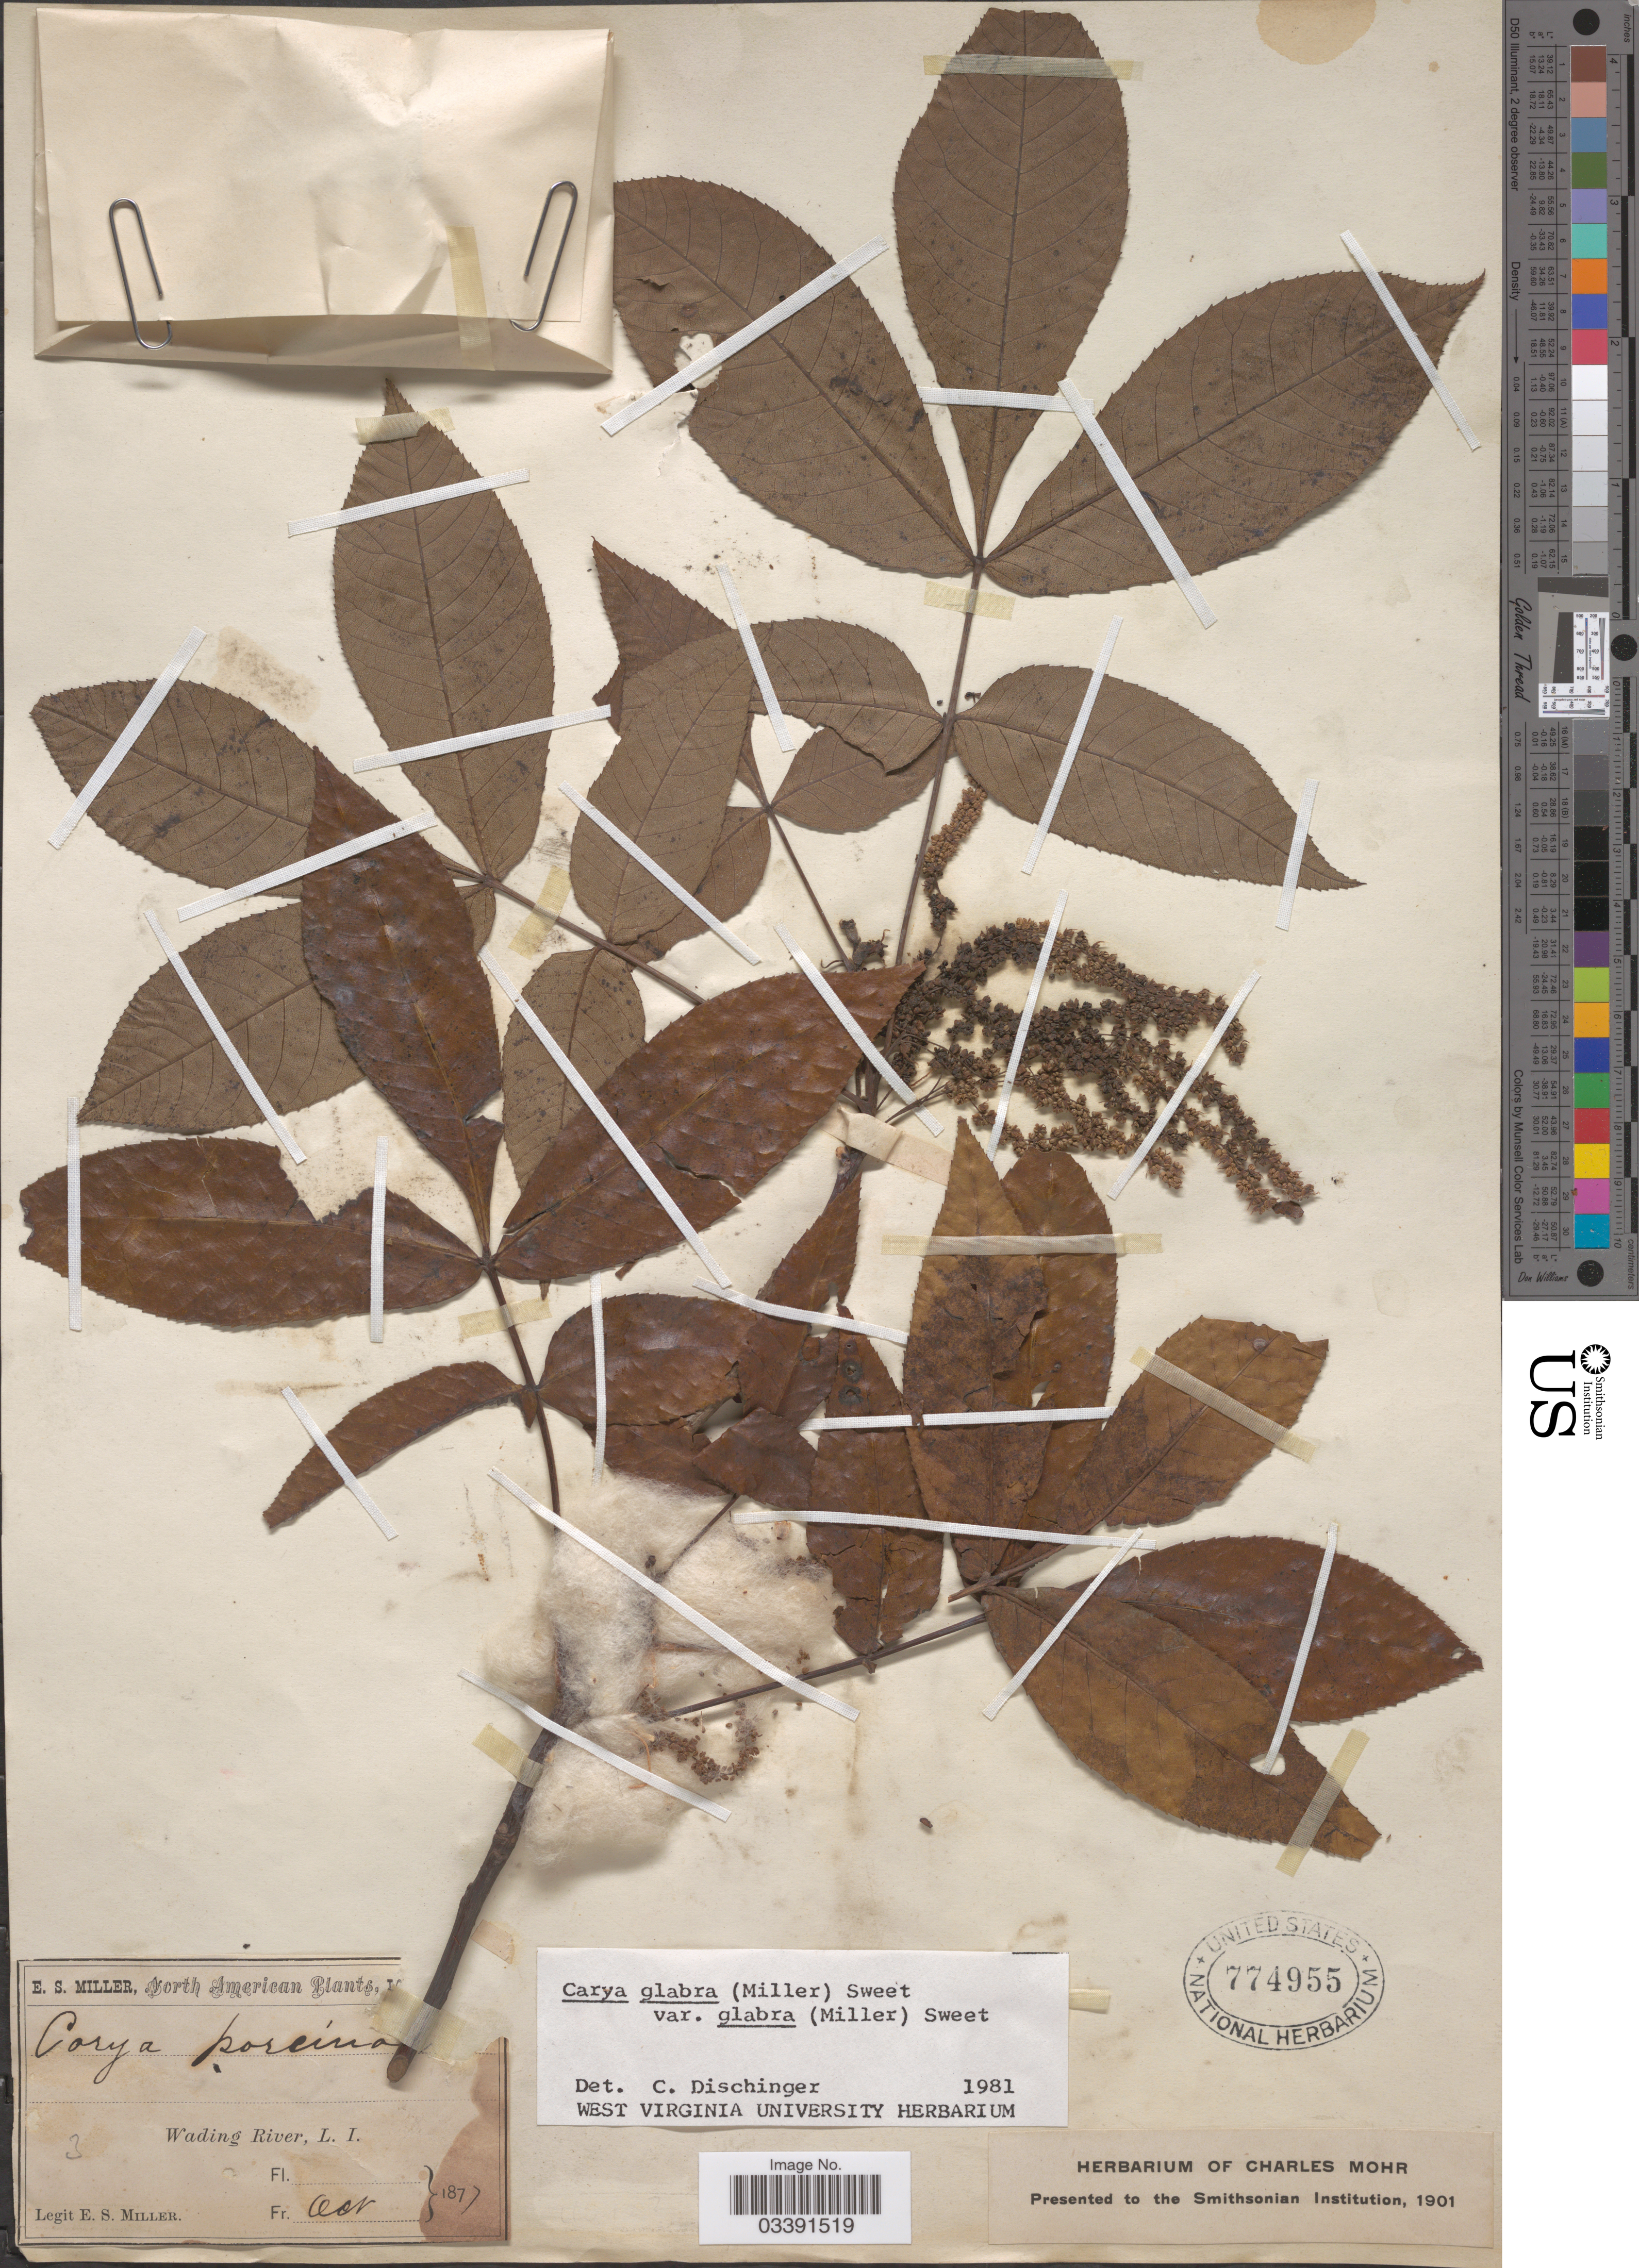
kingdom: Plantae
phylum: Tracheophyta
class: Magnoliopsida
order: Fagales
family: Juglandaceae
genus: Carya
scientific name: Carya glabra var. glabra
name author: (Mill.) Sweet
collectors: E. S. Miller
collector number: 3?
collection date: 1877-10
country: United States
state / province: New York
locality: Wading River, L.I.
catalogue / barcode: US 774955